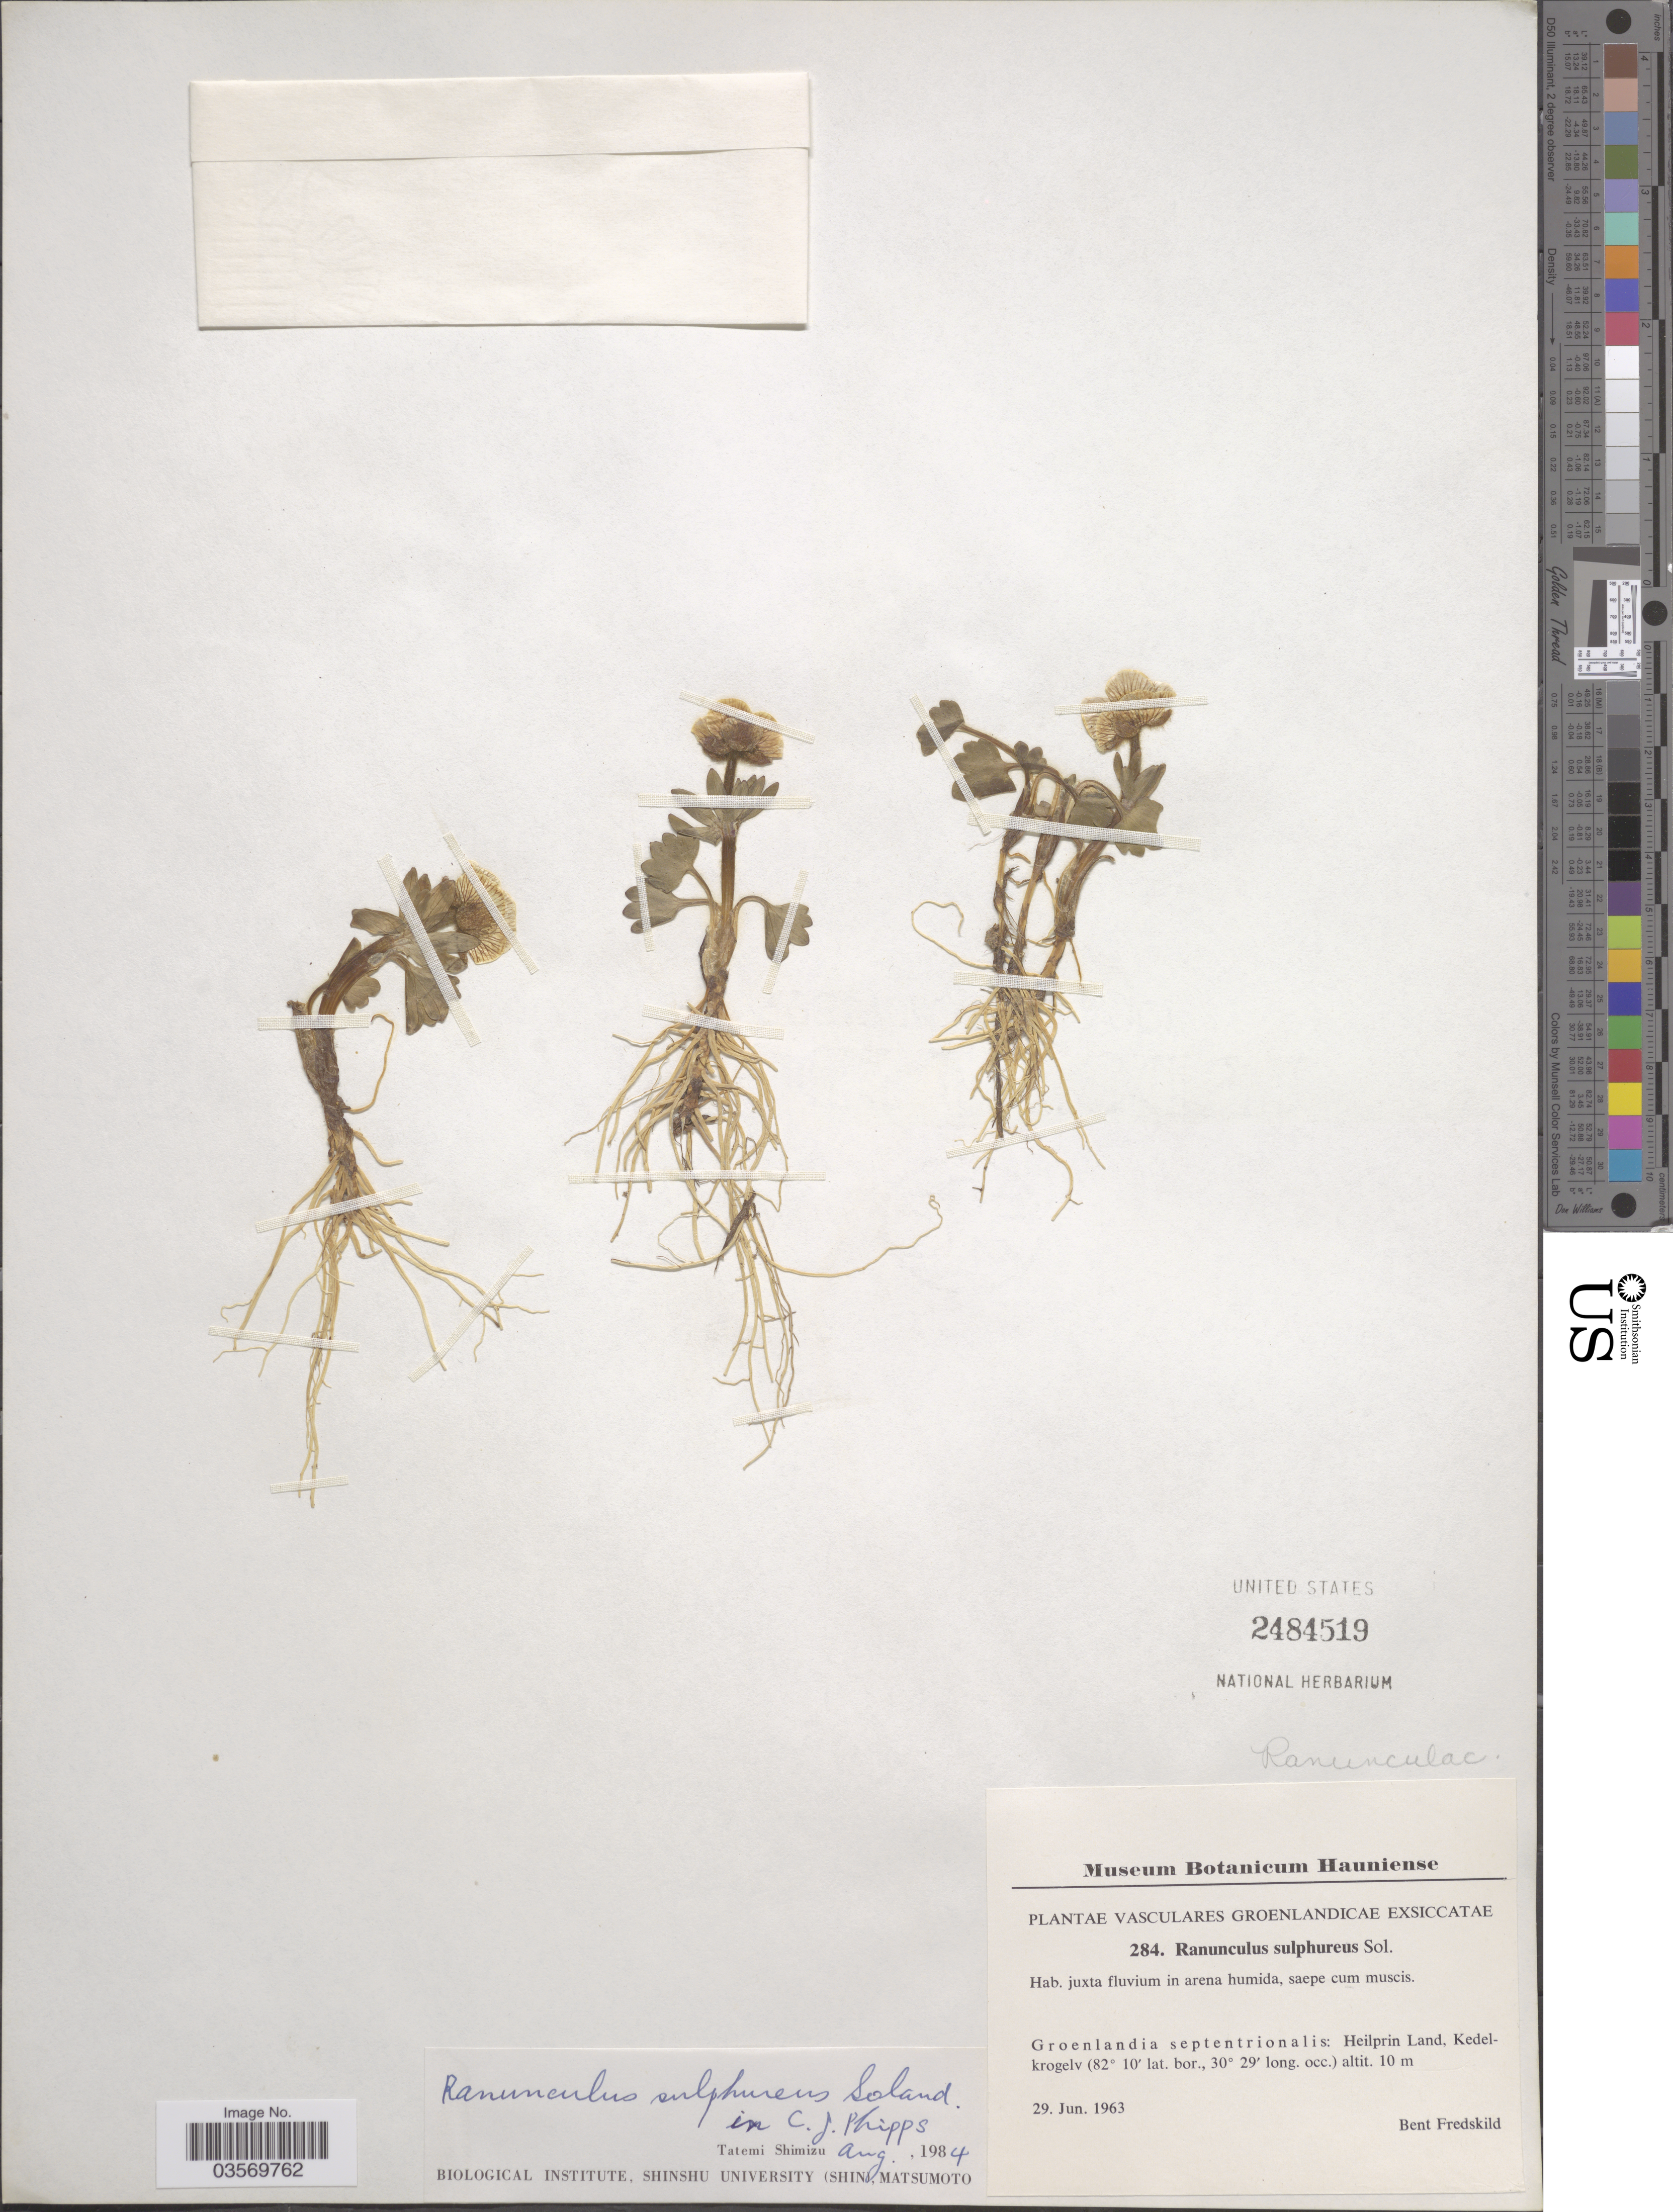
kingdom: Plantae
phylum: Tracheophyta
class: Magnoliopsida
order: Ranunculales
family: Ranunculaceae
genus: Ranunculus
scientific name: Ranunculus sulphureus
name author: Sol.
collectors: B. Fredskild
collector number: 284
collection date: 1963-06-29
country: Greenland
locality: Groenlandia septentrionalis: Heilprin Land, Kedelkrogelv.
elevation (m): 10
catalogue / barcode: US 2484519